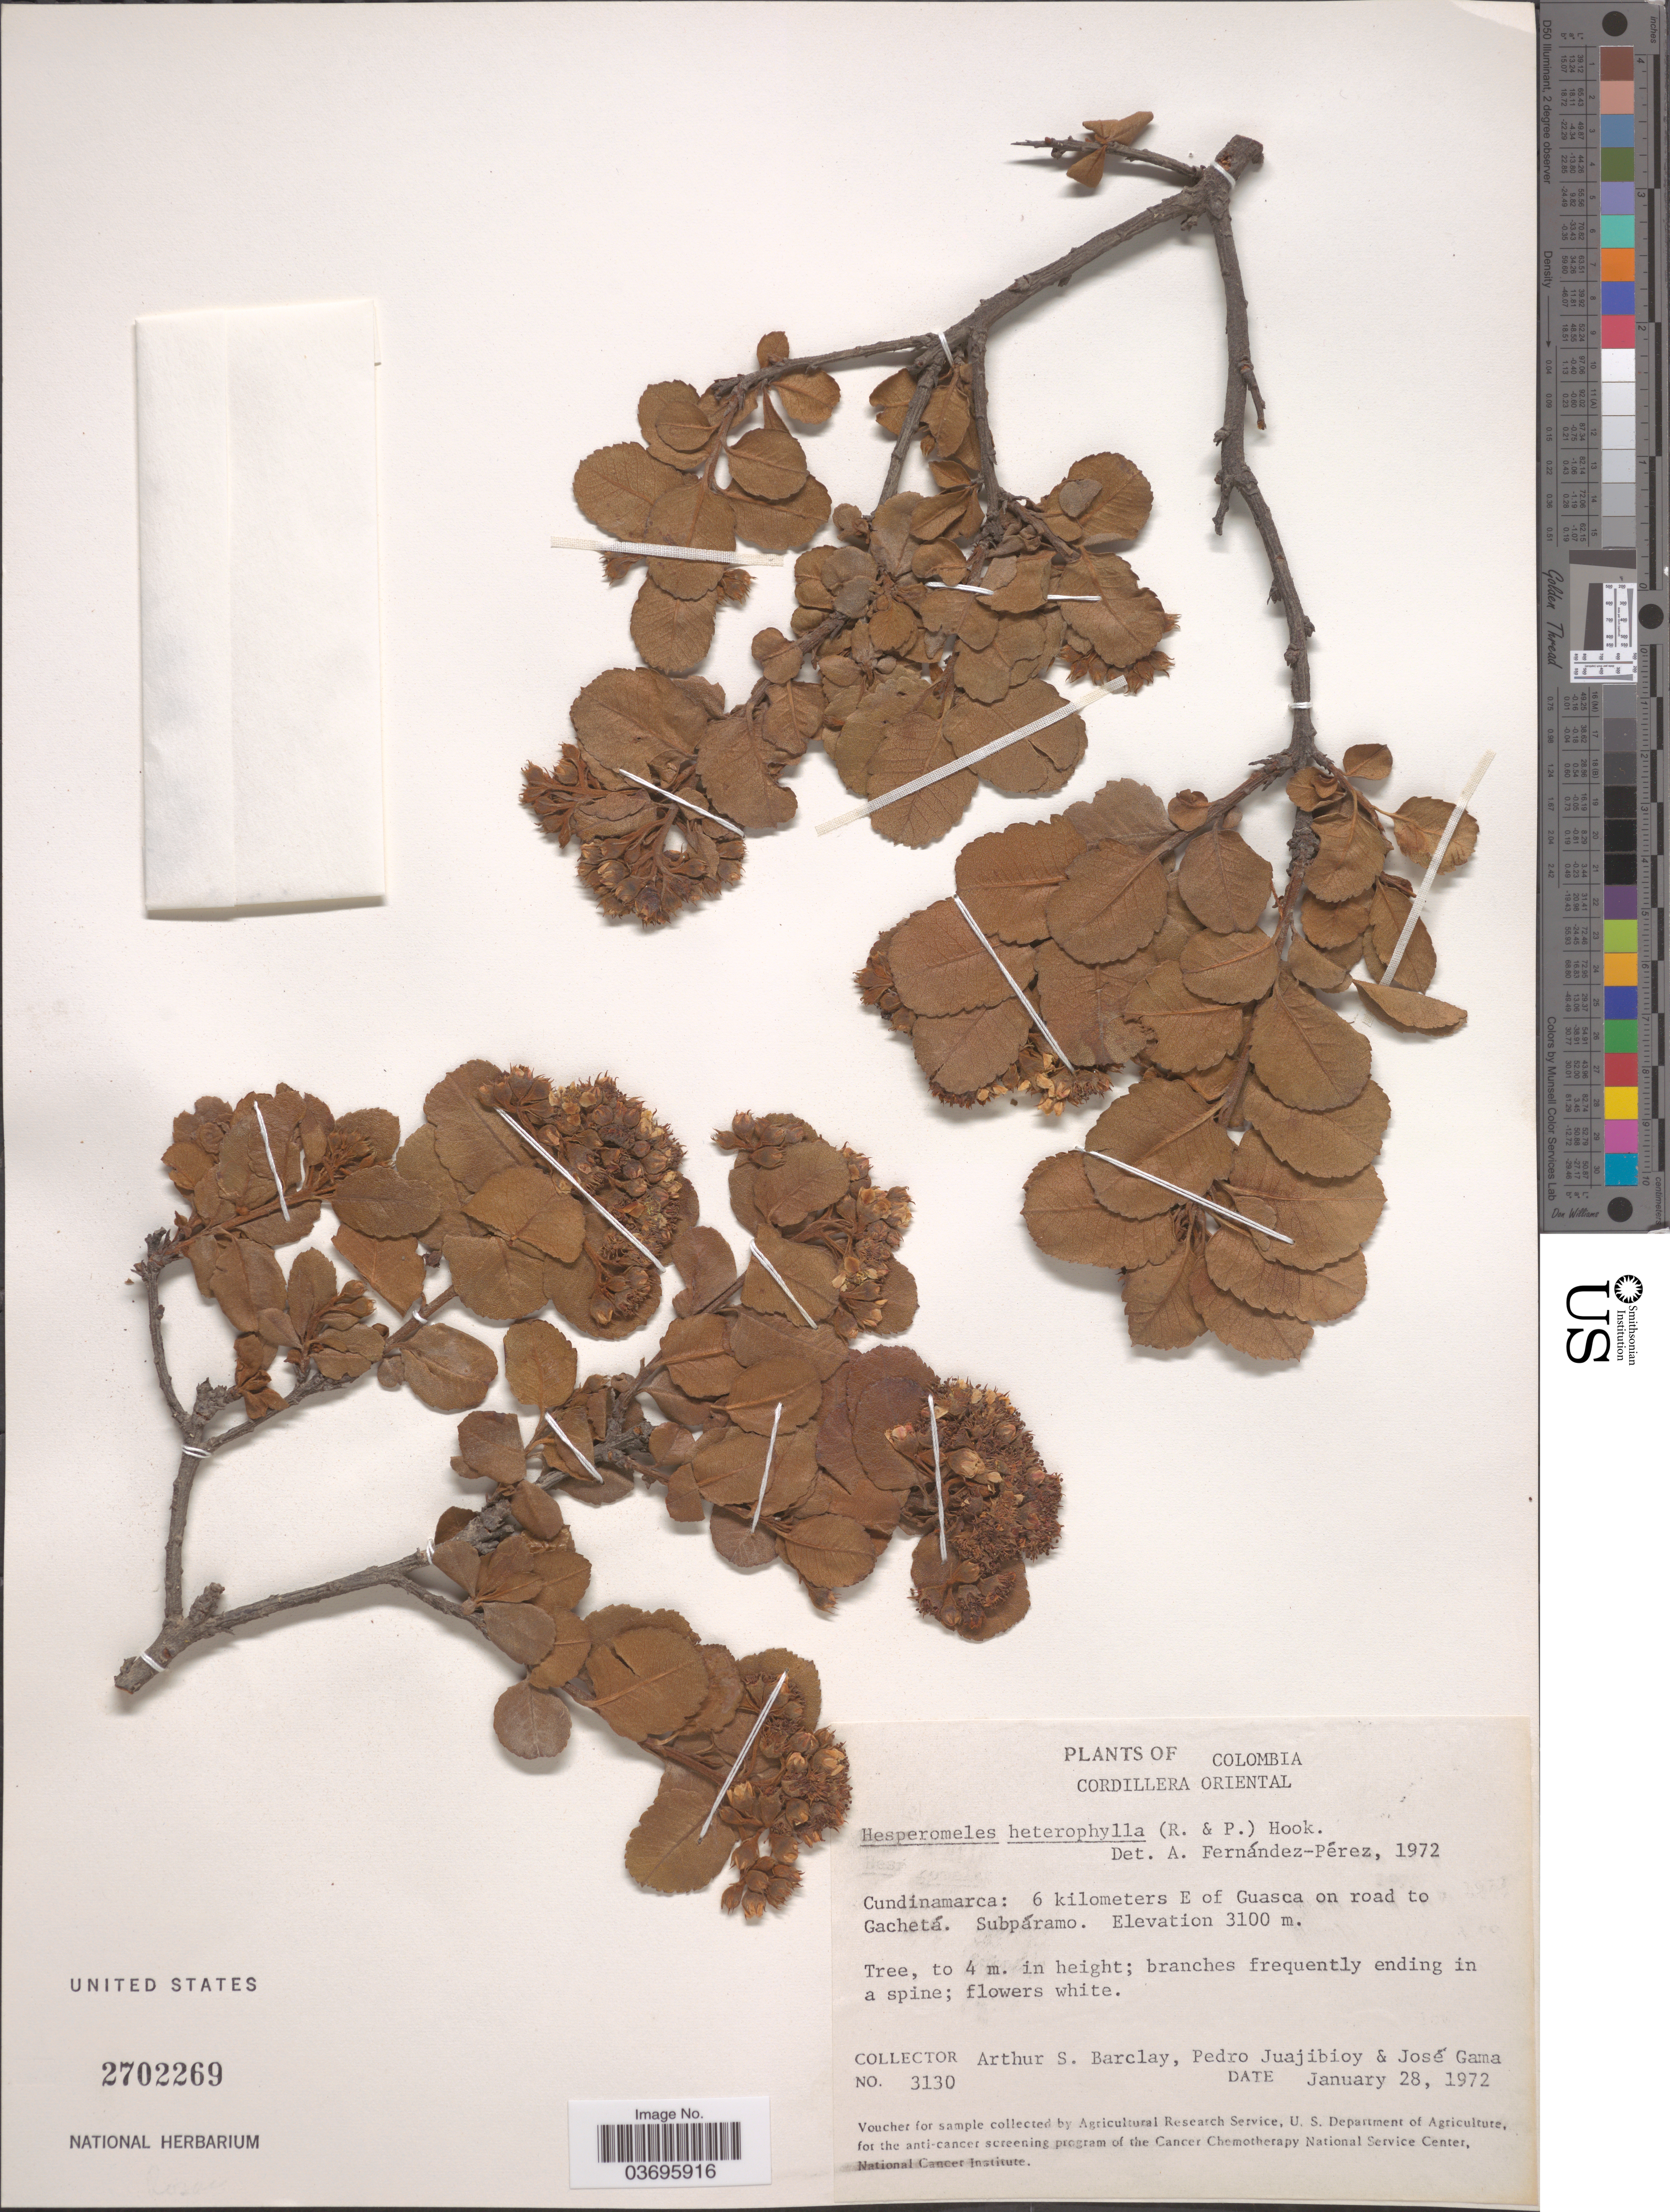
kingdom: Plantae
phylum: Tracheophyta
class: Magnoliopsida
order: Rosales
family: Rosaceae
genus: Hesperomeles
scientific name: Hesperomeles heterophylla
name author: (Ruiz & Pav.) Hook.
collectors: A. S. Barclay, P. Juajibioy & J. Gama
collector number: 3130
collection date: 1972-01-28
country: Colombia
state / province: Cundinamarca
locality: Cordillera Oriental. 6 kilometers E of Guasca on road to Gachetá.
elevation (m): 3100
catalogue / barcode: US 2702269